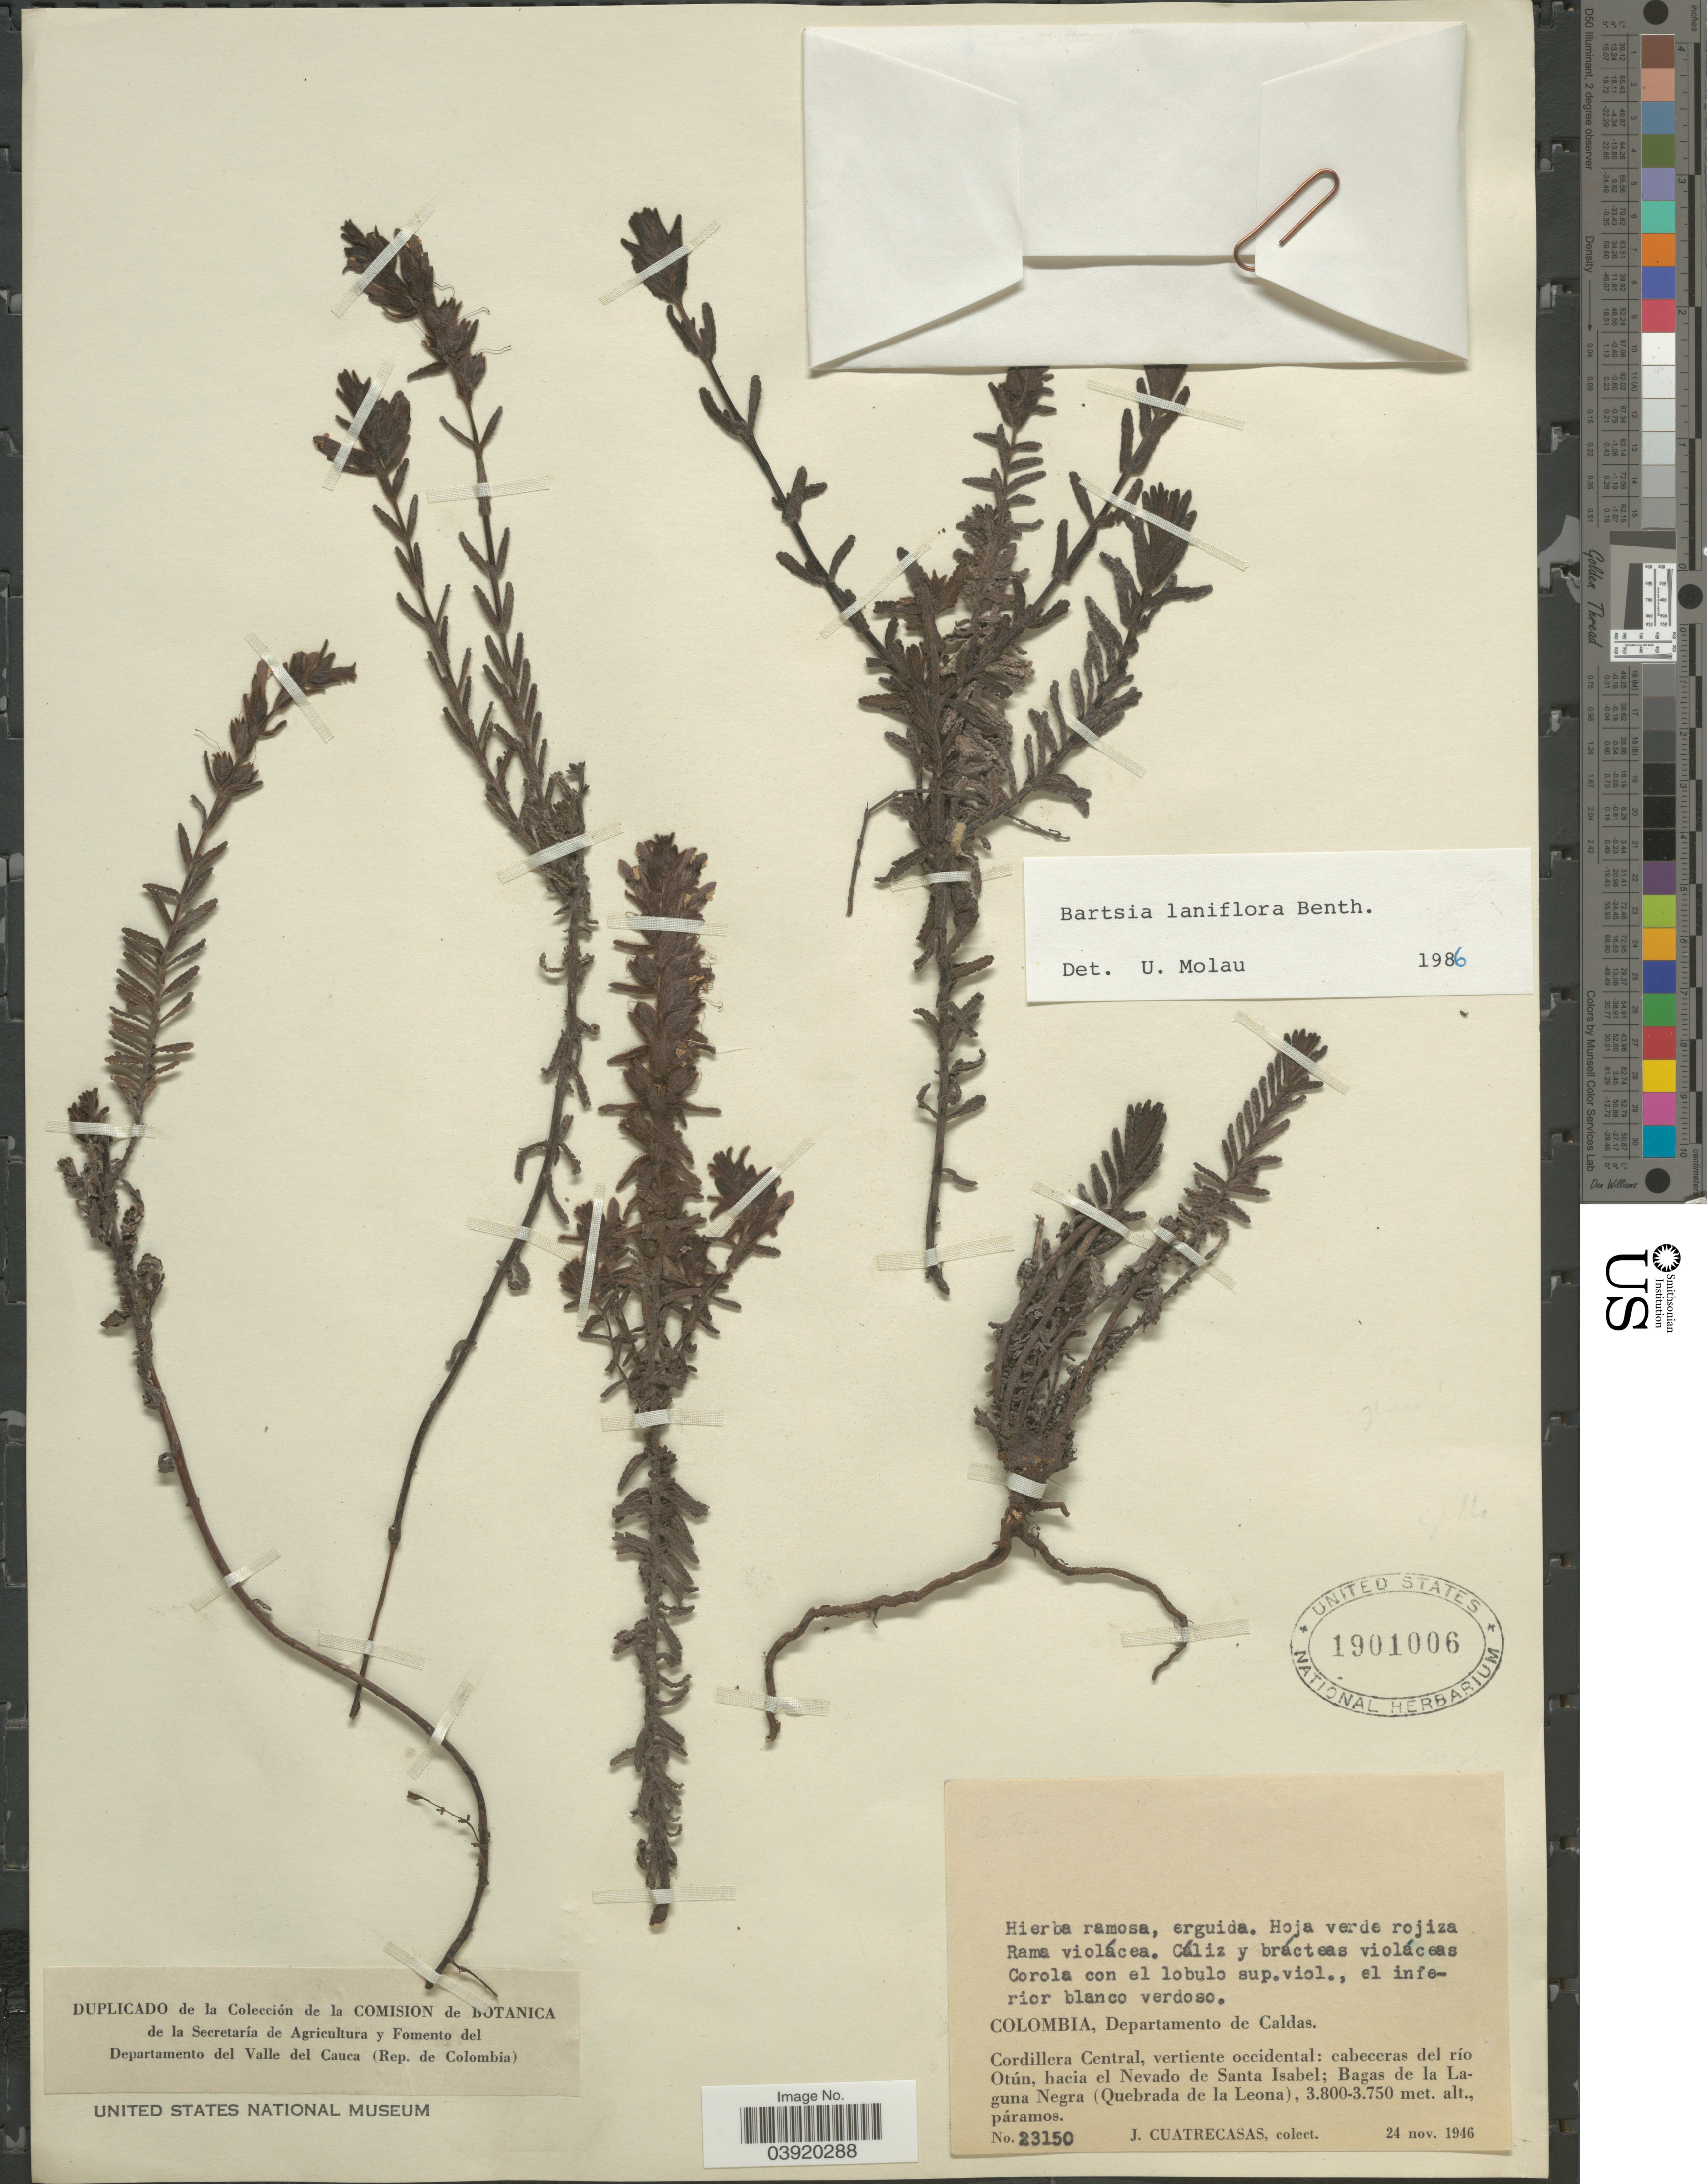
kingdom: Plantae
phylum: Tracheophyta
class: Magnoliopsida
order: Lamiales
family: Orobanchaceae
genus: Bartsia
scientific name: Bartsia laniflora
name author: Benth.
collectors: J. Cuatrecasas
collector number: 23150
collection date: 1946-11-24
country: Colombia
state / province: Caldas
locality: Departamento de Caldas. Cordillera Central, vertiente occidental: cabeceras del río Otún, hacia el Nevado de Santa Isabel; Bagas de la Laguna Negra (Quebrada de la Leona).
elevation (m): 3750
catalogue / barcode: US 1901006